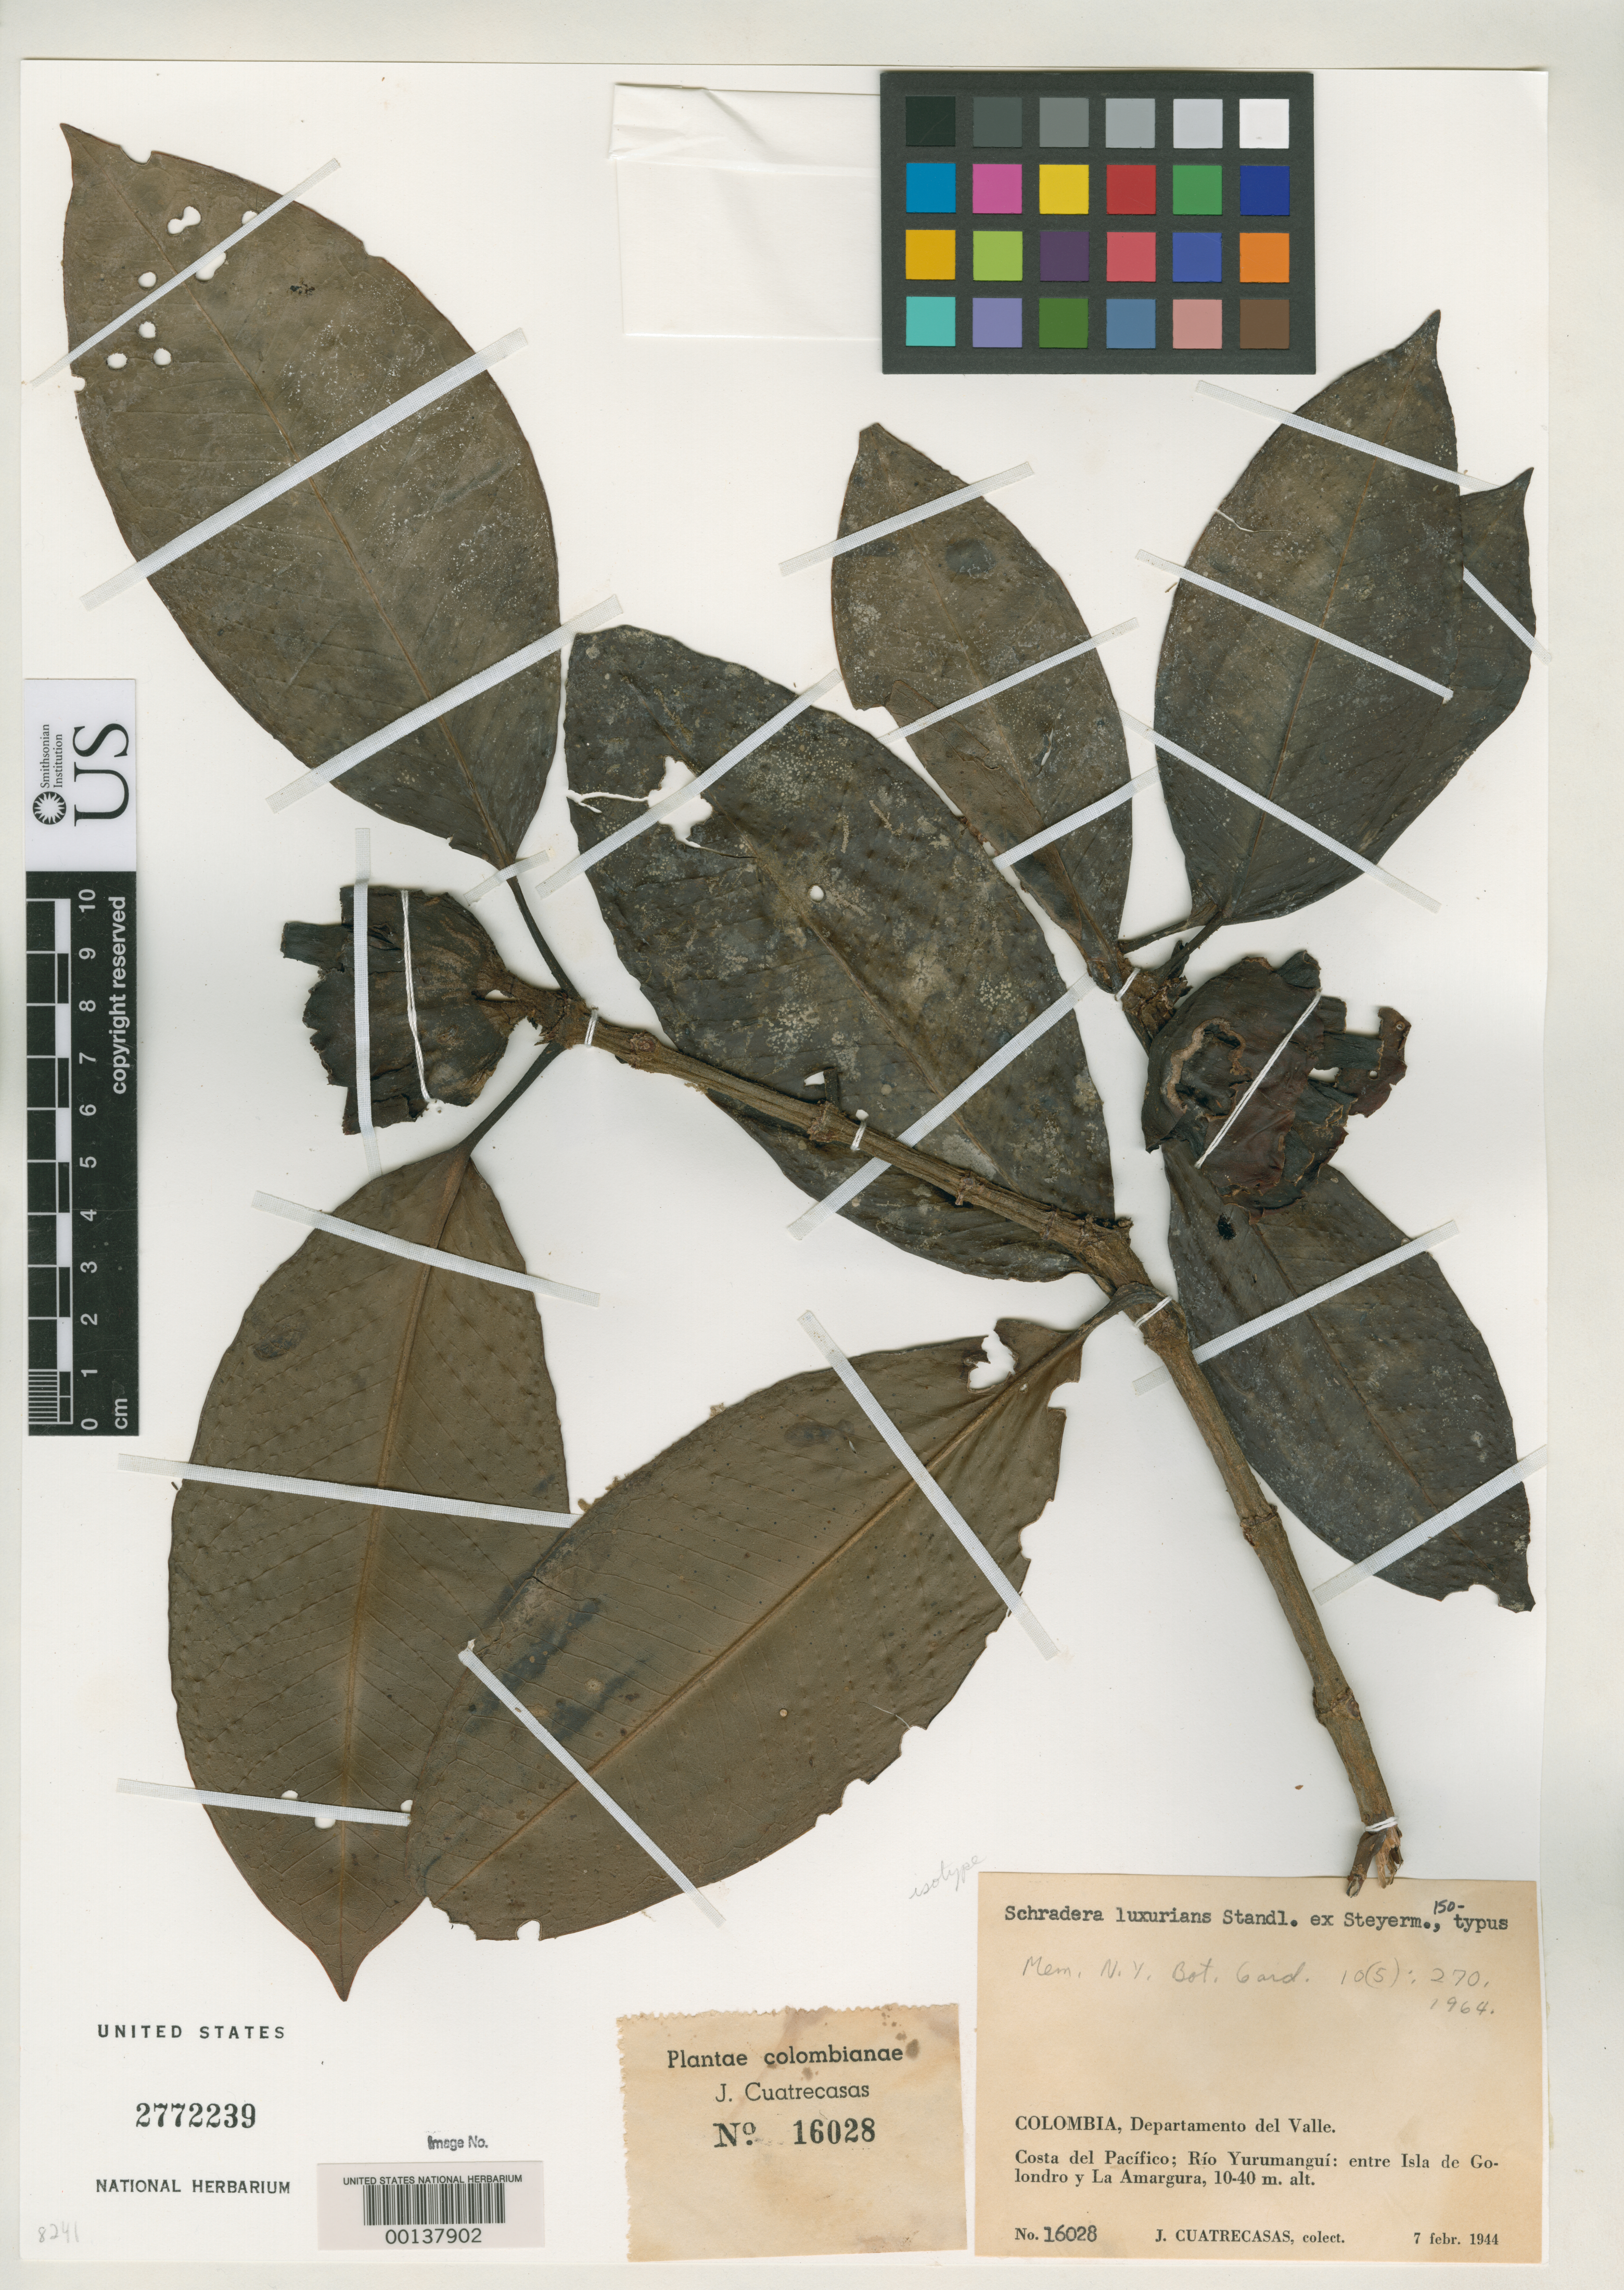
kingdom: Plantae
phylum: Tracheophyta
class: Magnoliopsida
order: Gentianales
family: Rubiaceae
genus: Schradera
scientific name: Schradera luxurians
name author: Standl. ex Steyerm.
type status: Isotype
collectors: J. Cuatrecasas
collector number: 16028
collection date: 1944-02-07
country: Colombia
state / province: Valle del Cauca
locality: Departamento del Valle. Costa del Pacífico; Río Yurumanguí: entre Isla de Golondro y La Amargura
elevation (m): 10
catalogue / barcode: US 2772239